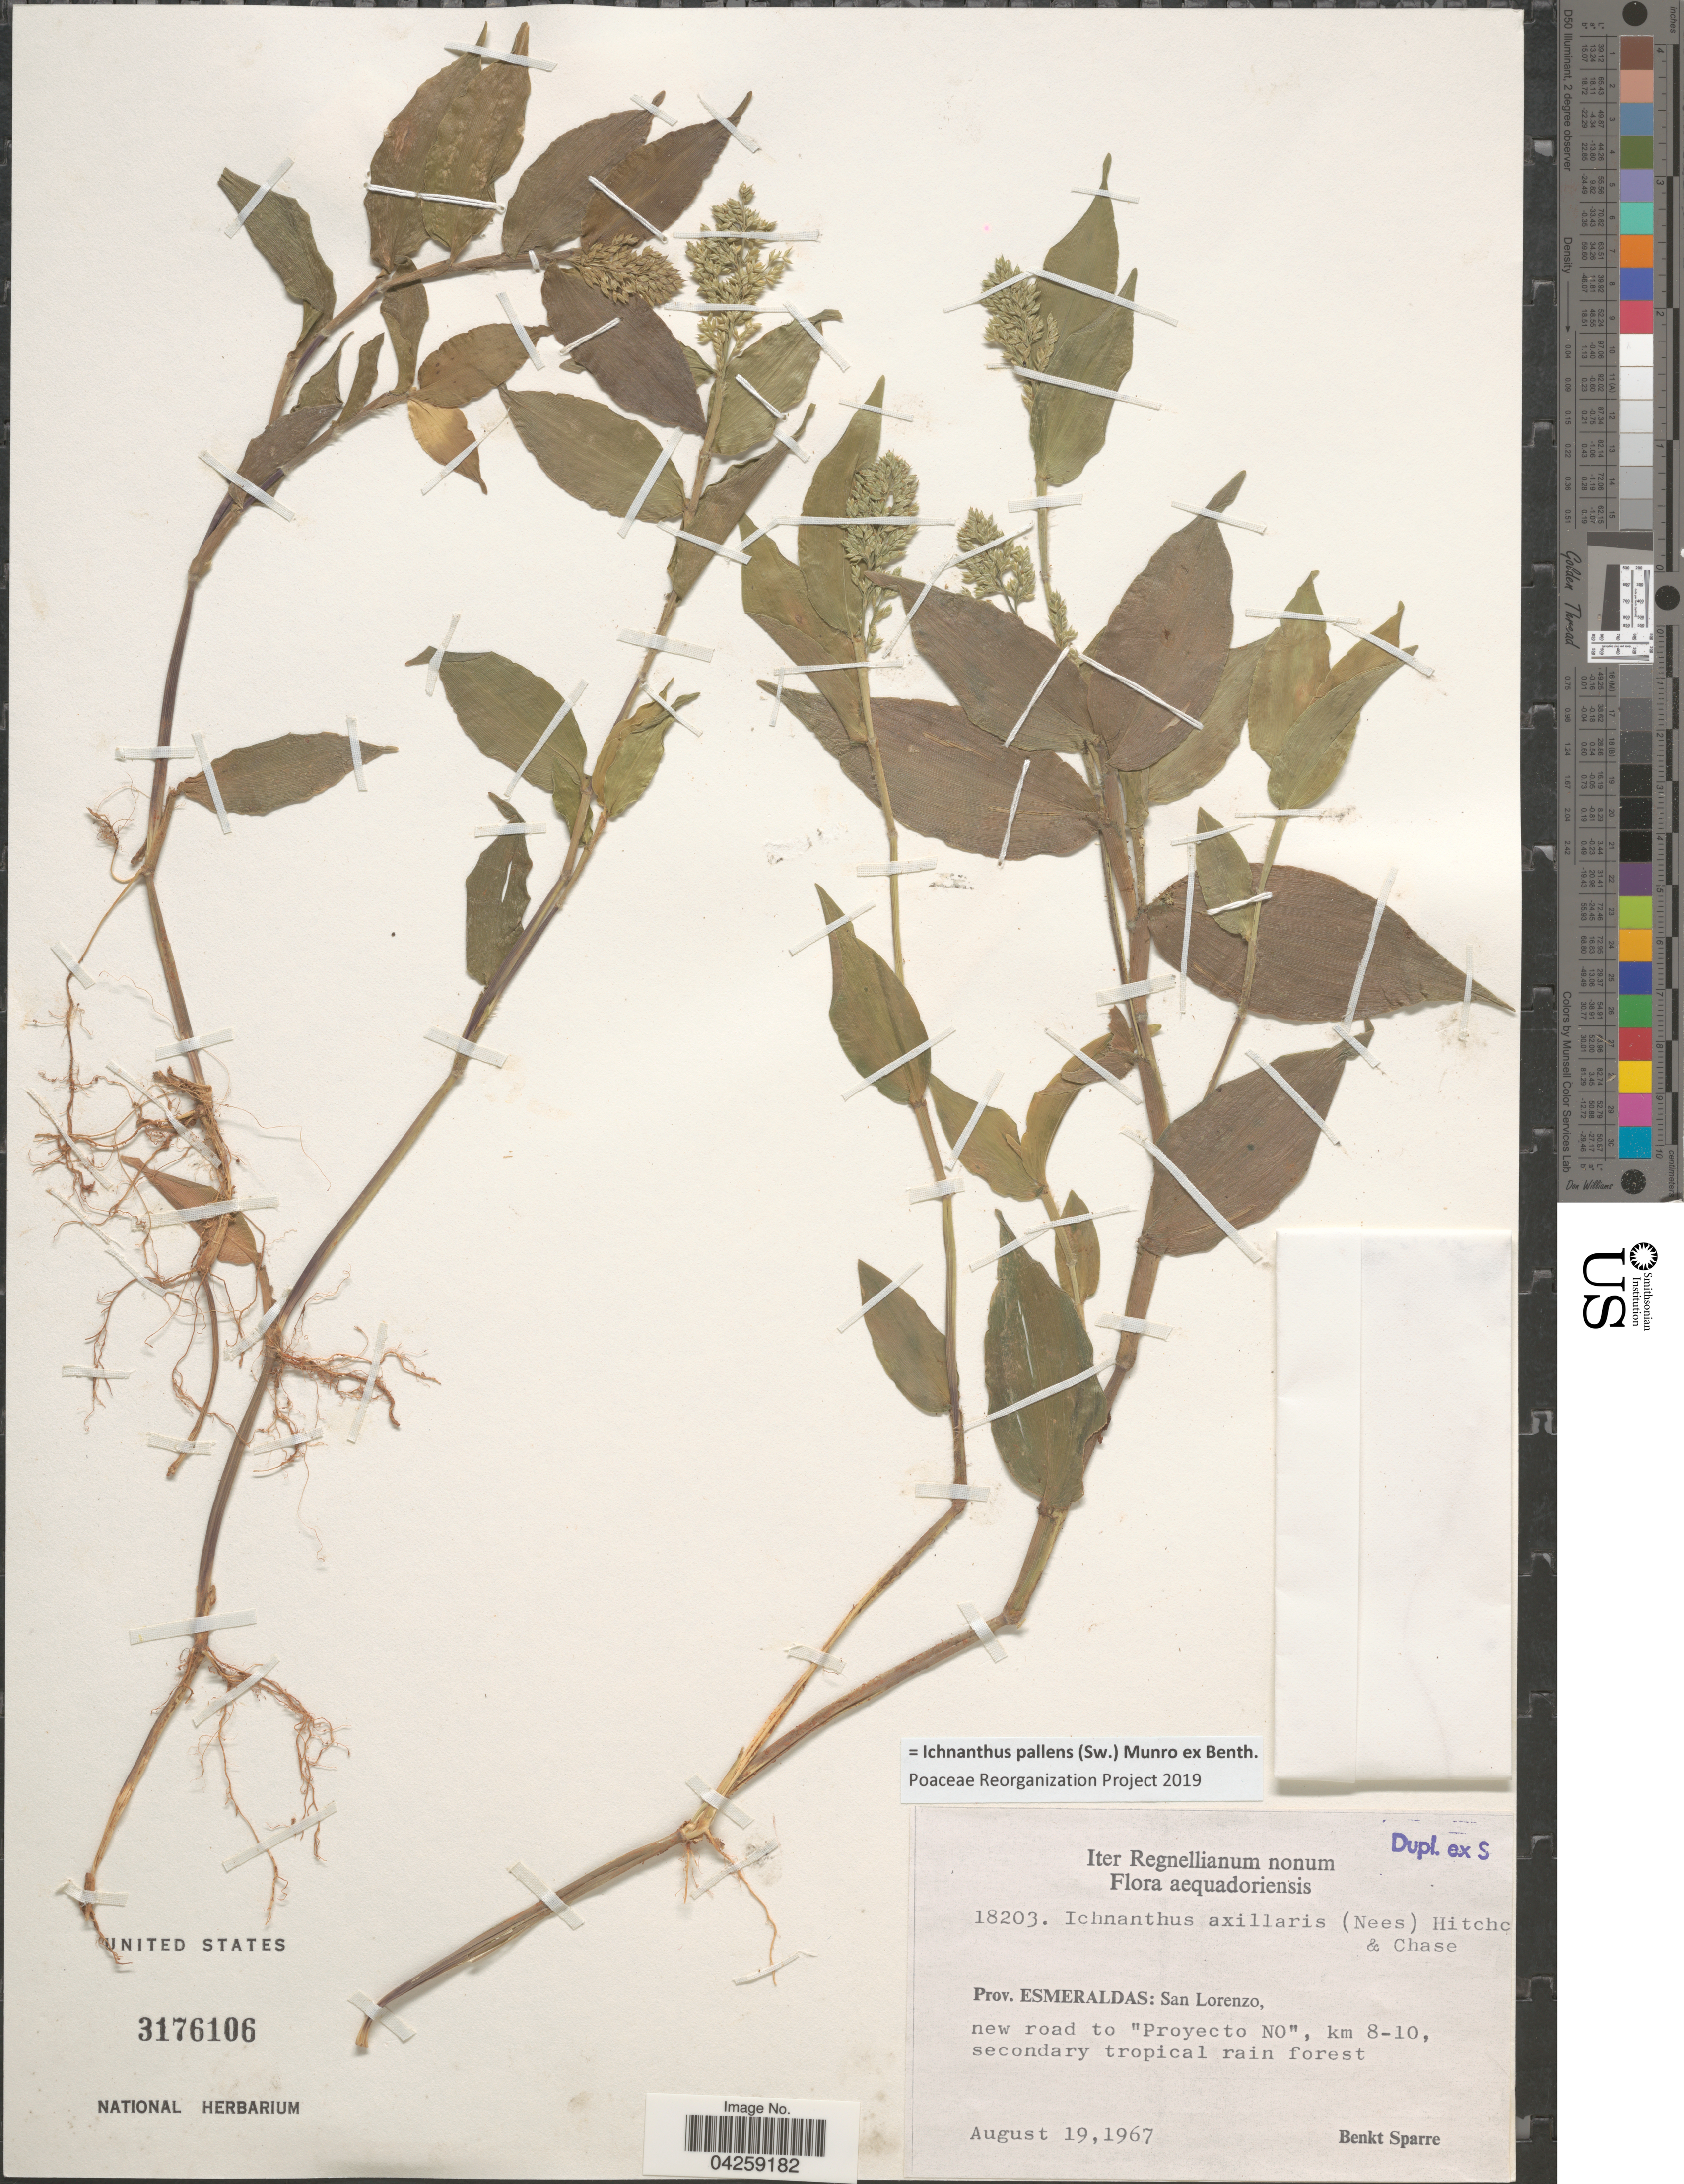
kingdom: Plantae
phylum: Tracheophyta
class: Liliopsida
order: Poales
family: Poaceae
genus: Ichnanthus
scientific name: Ichnanthus pallens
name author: (Sw.) Munro ex Benth.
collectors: B. Sparre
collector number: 18203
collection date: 1967-08-19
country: Ecuador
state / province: Esmeraldas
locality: Iter Regnellianum nonum. San Lorenzo, new road to "Proyecto NO", km 8-10, secondary tropical rain forest.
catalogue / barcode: US 3176106